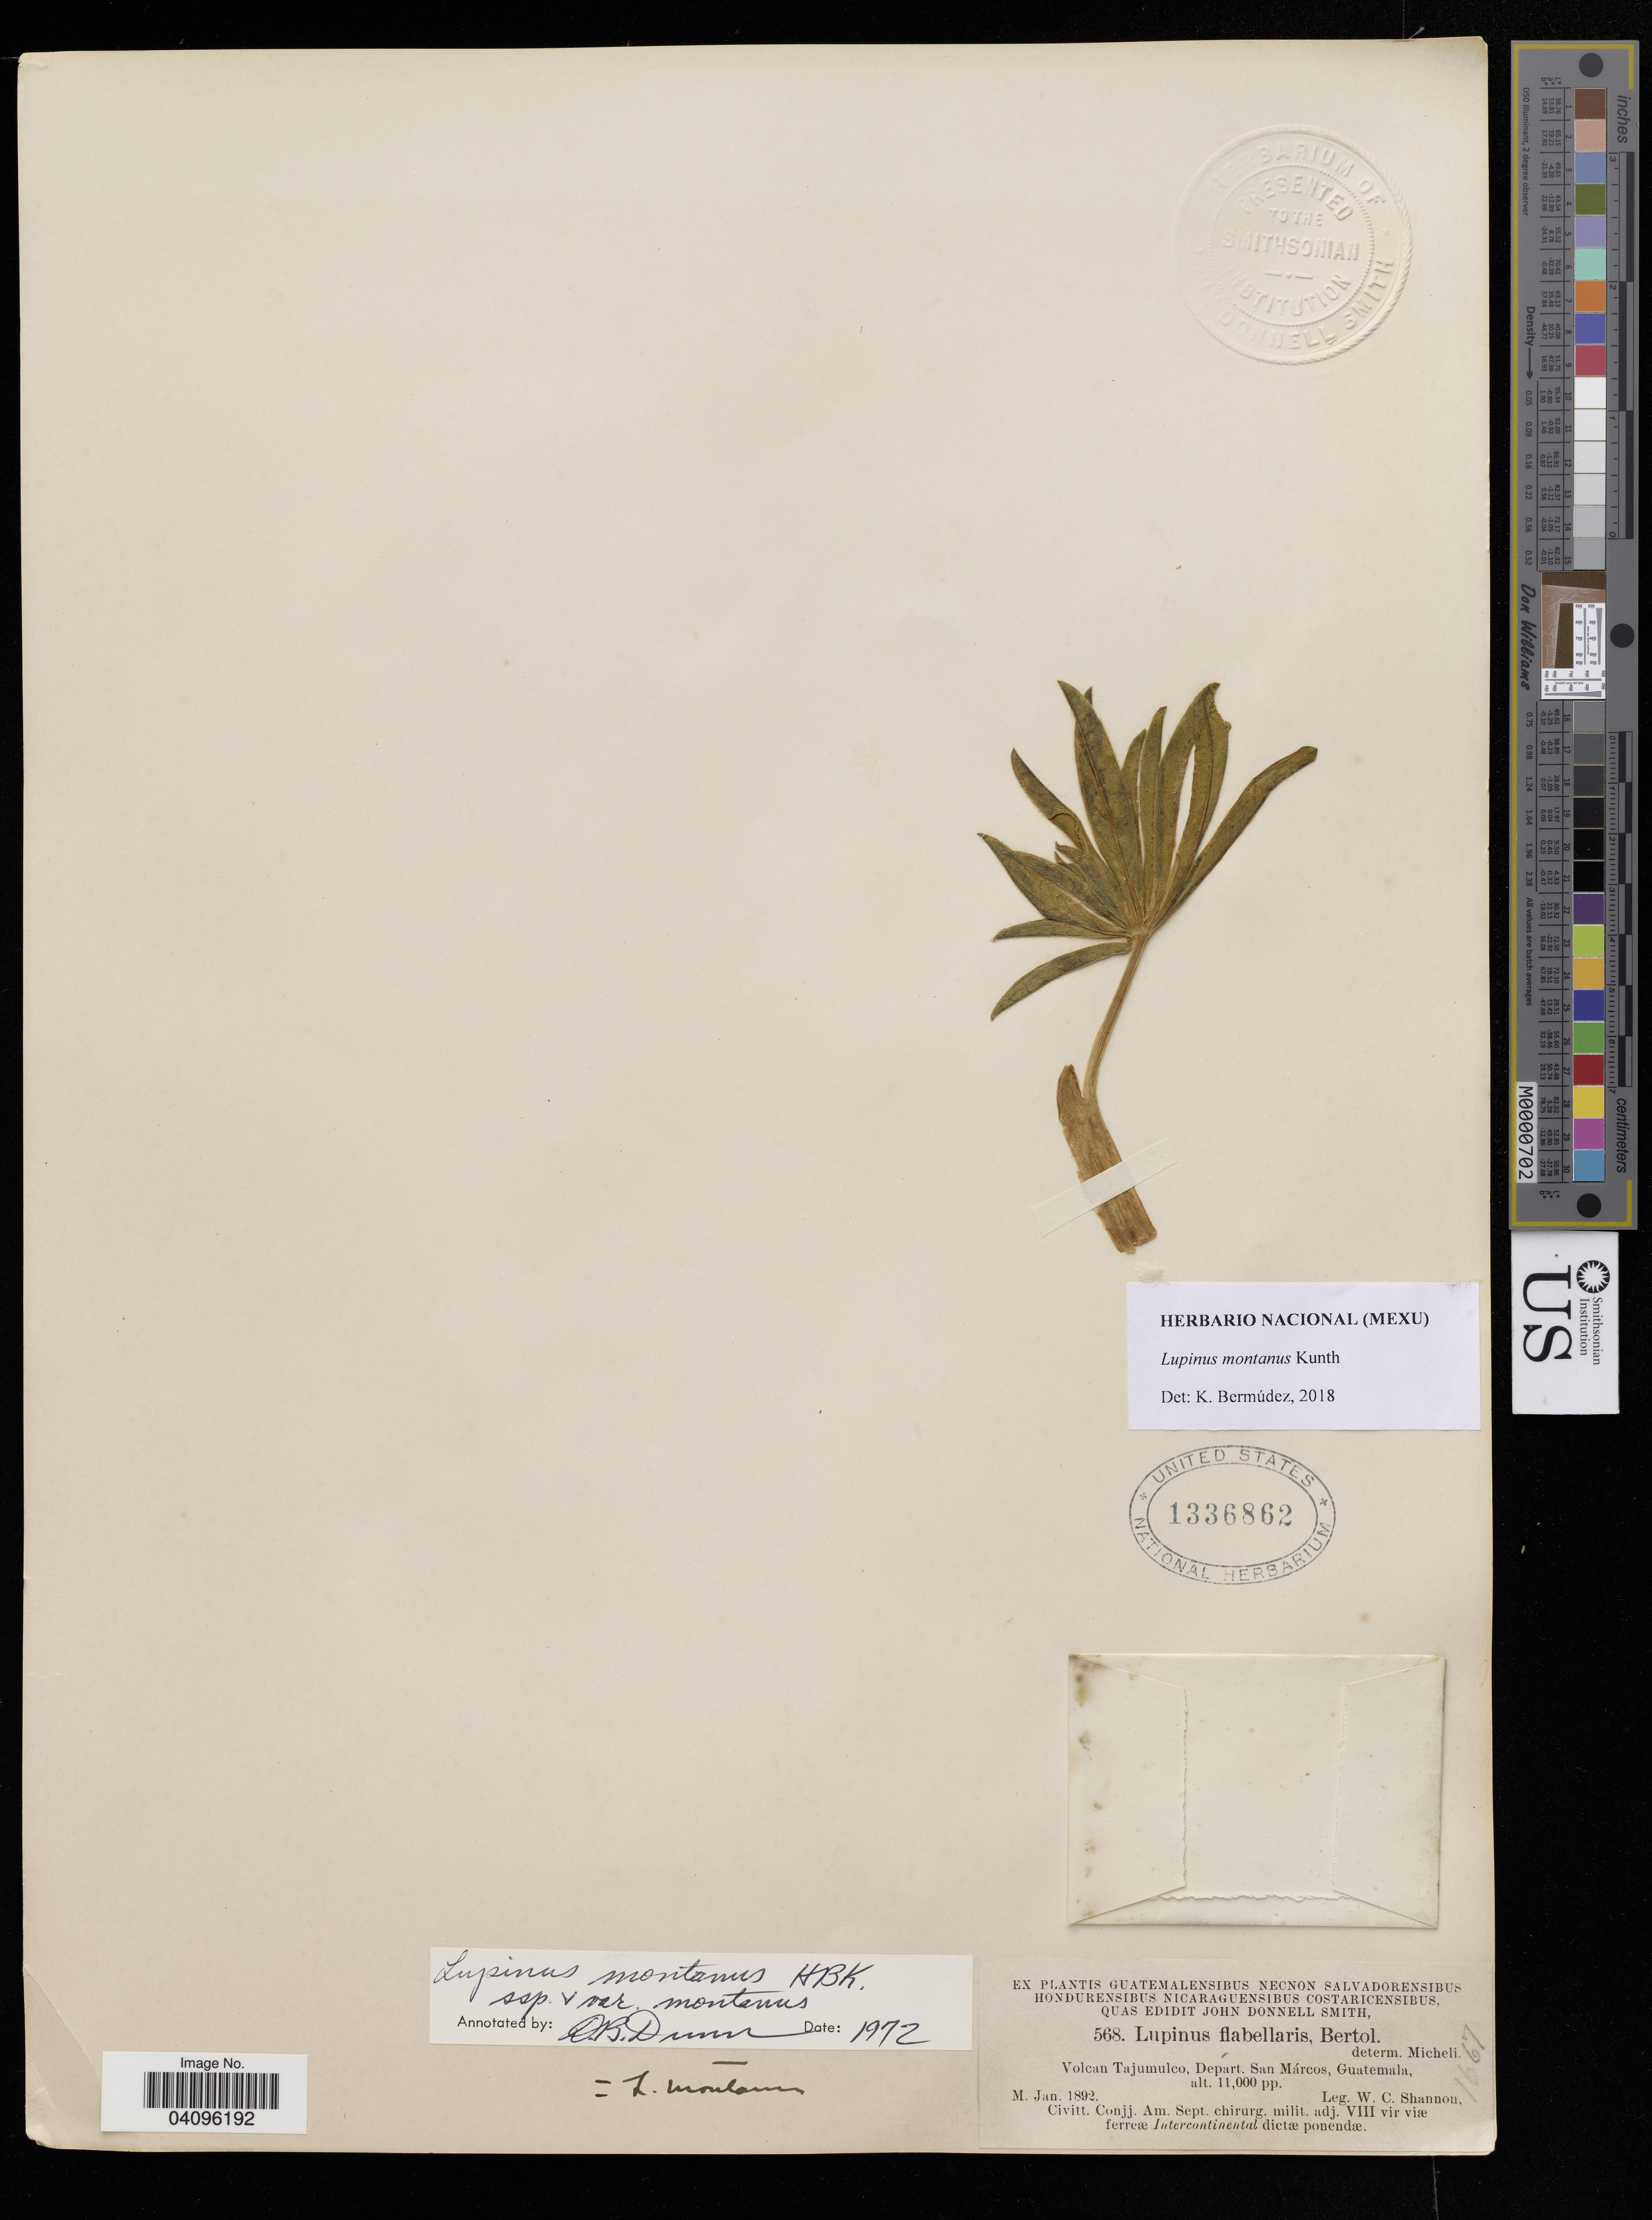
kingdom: Plantae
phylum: Tracheophyta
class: Magnoliopsida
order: Fabales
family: Fabaceae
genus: Lupinus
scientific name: Lupinus montanus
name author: Kunth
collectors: W. C. Shannon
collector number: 568/1667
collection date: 1892-01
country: Guatemala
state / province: San Marcos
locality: Volcan Tajumulco.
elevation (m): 3353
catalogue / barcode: US 1336862